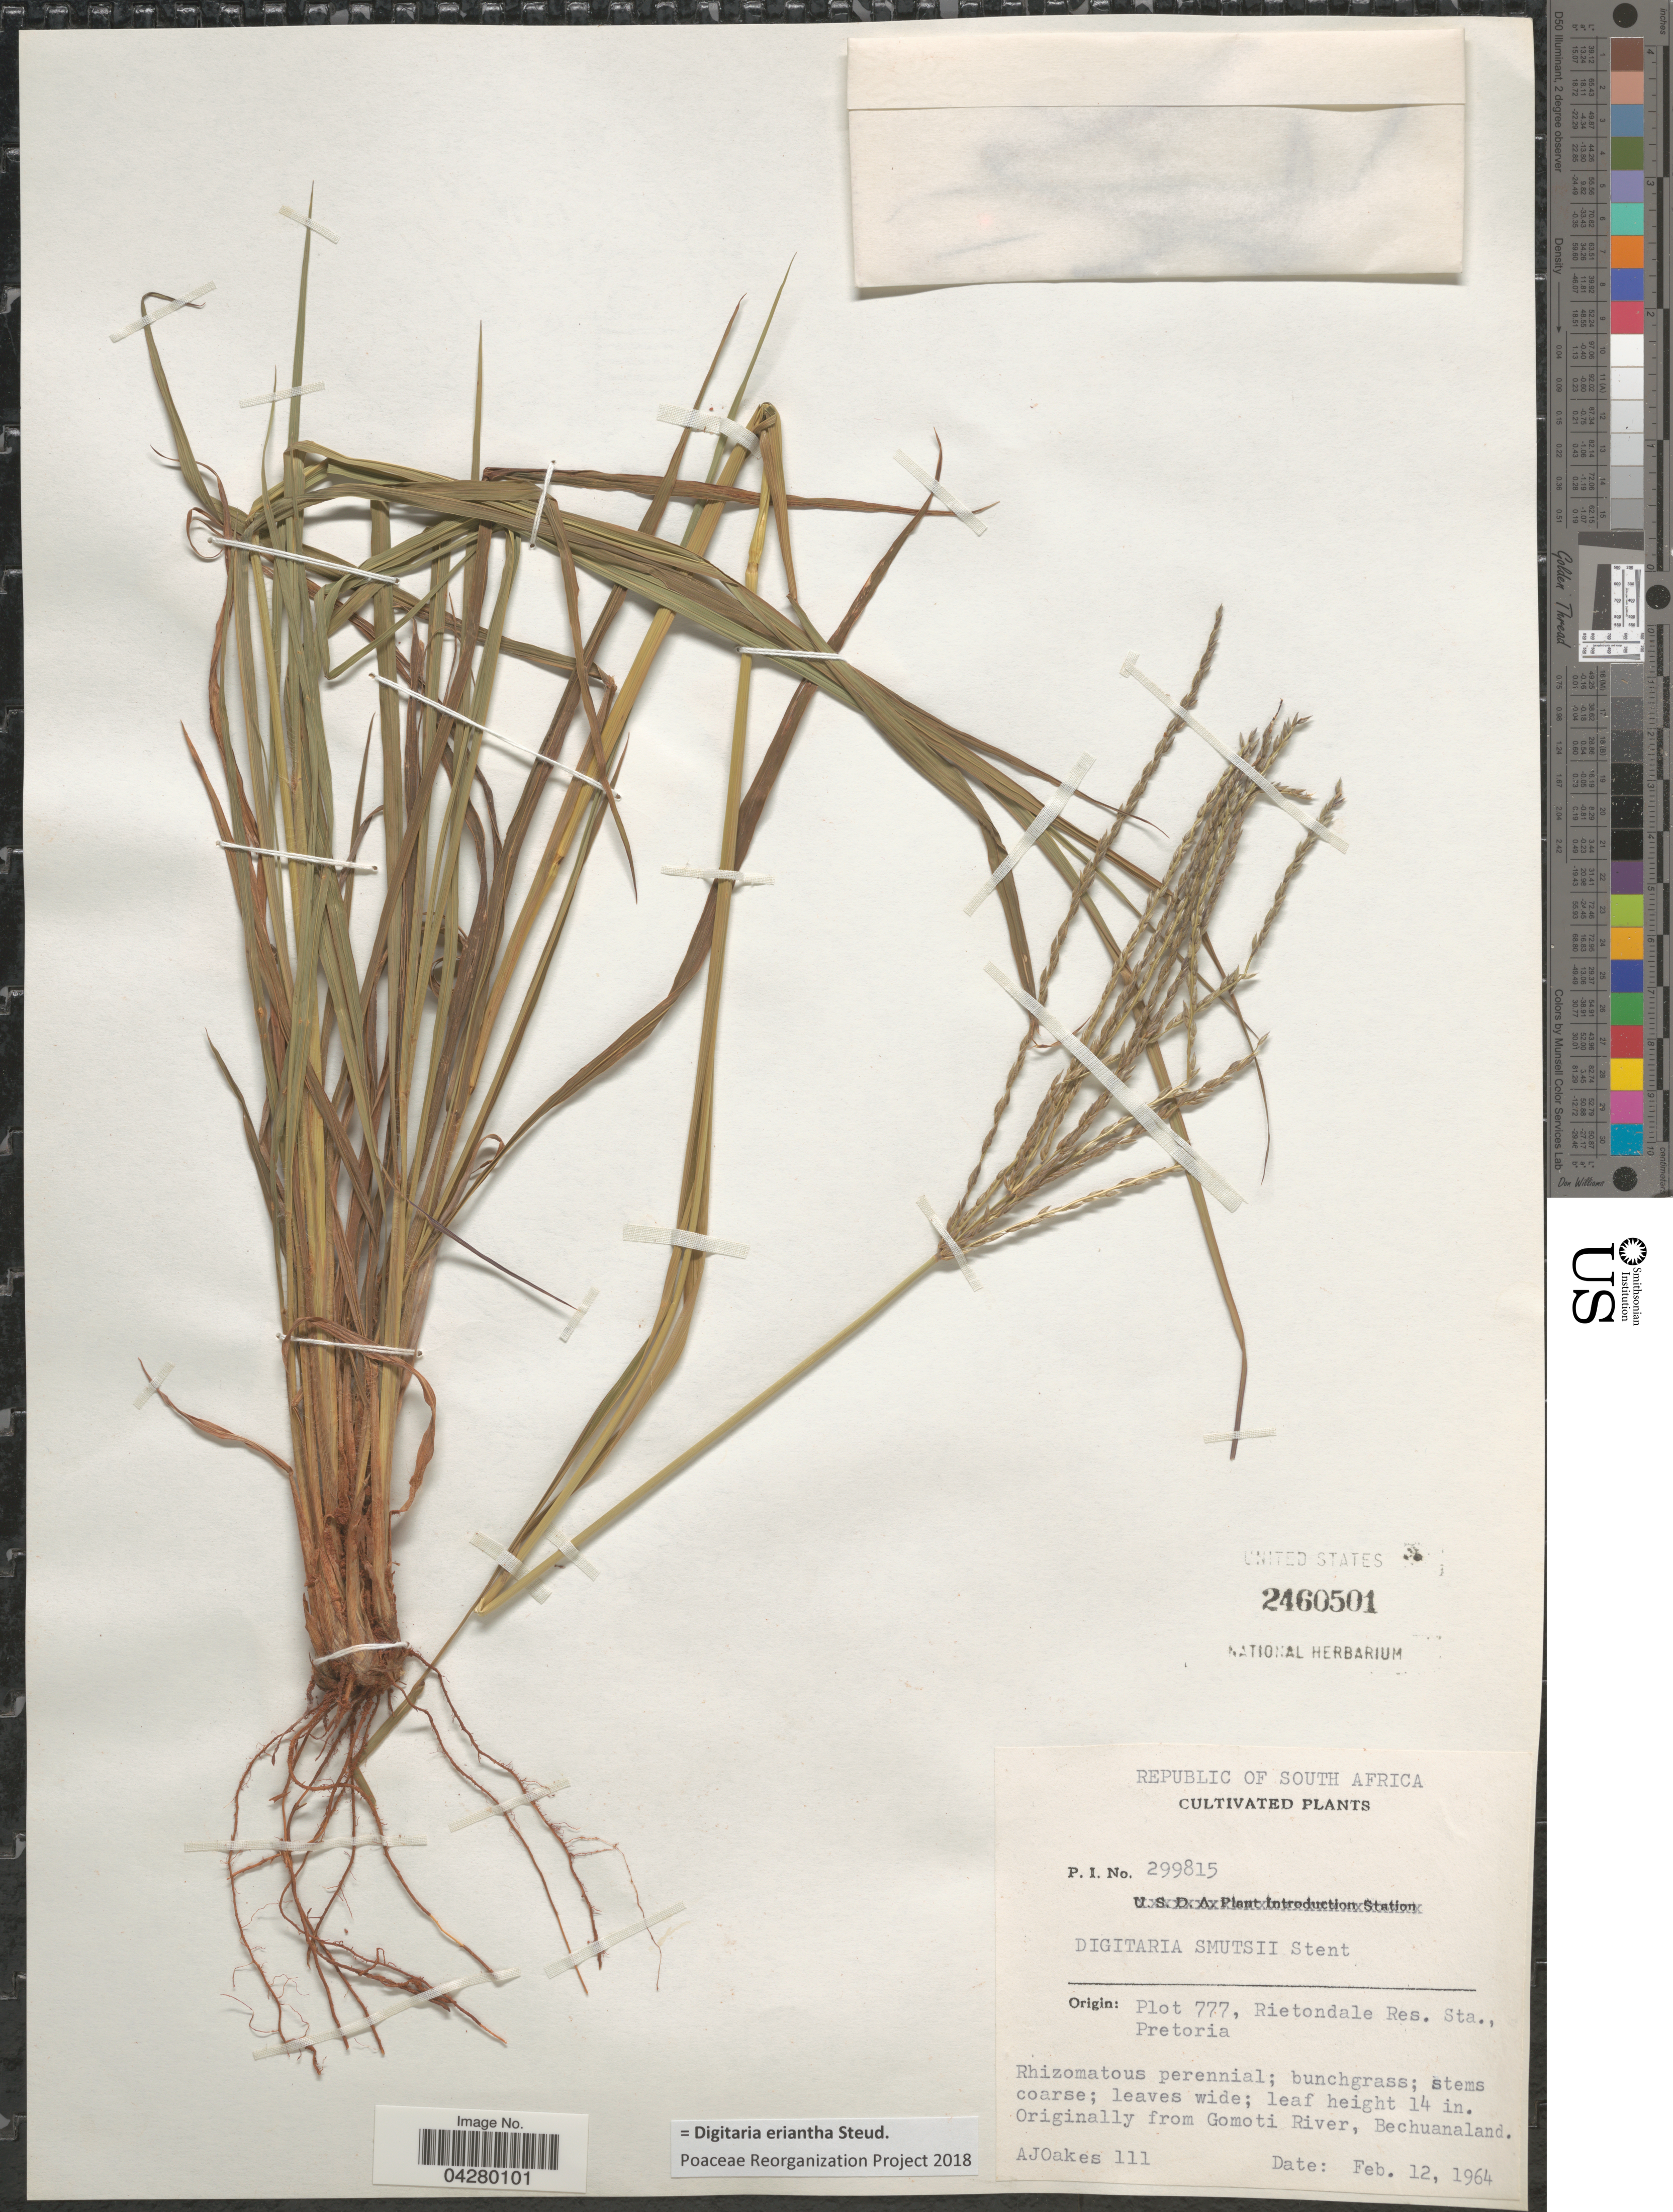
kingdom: Plantae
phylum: Tracheophyta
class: Liliopsida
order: Poales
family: Poaceae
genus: Digitaria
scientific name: Digitaria eriantha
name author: Steud.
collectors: A. Oakes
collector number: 111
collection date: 1964-02-12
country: South Africa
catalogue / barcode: US 2460501